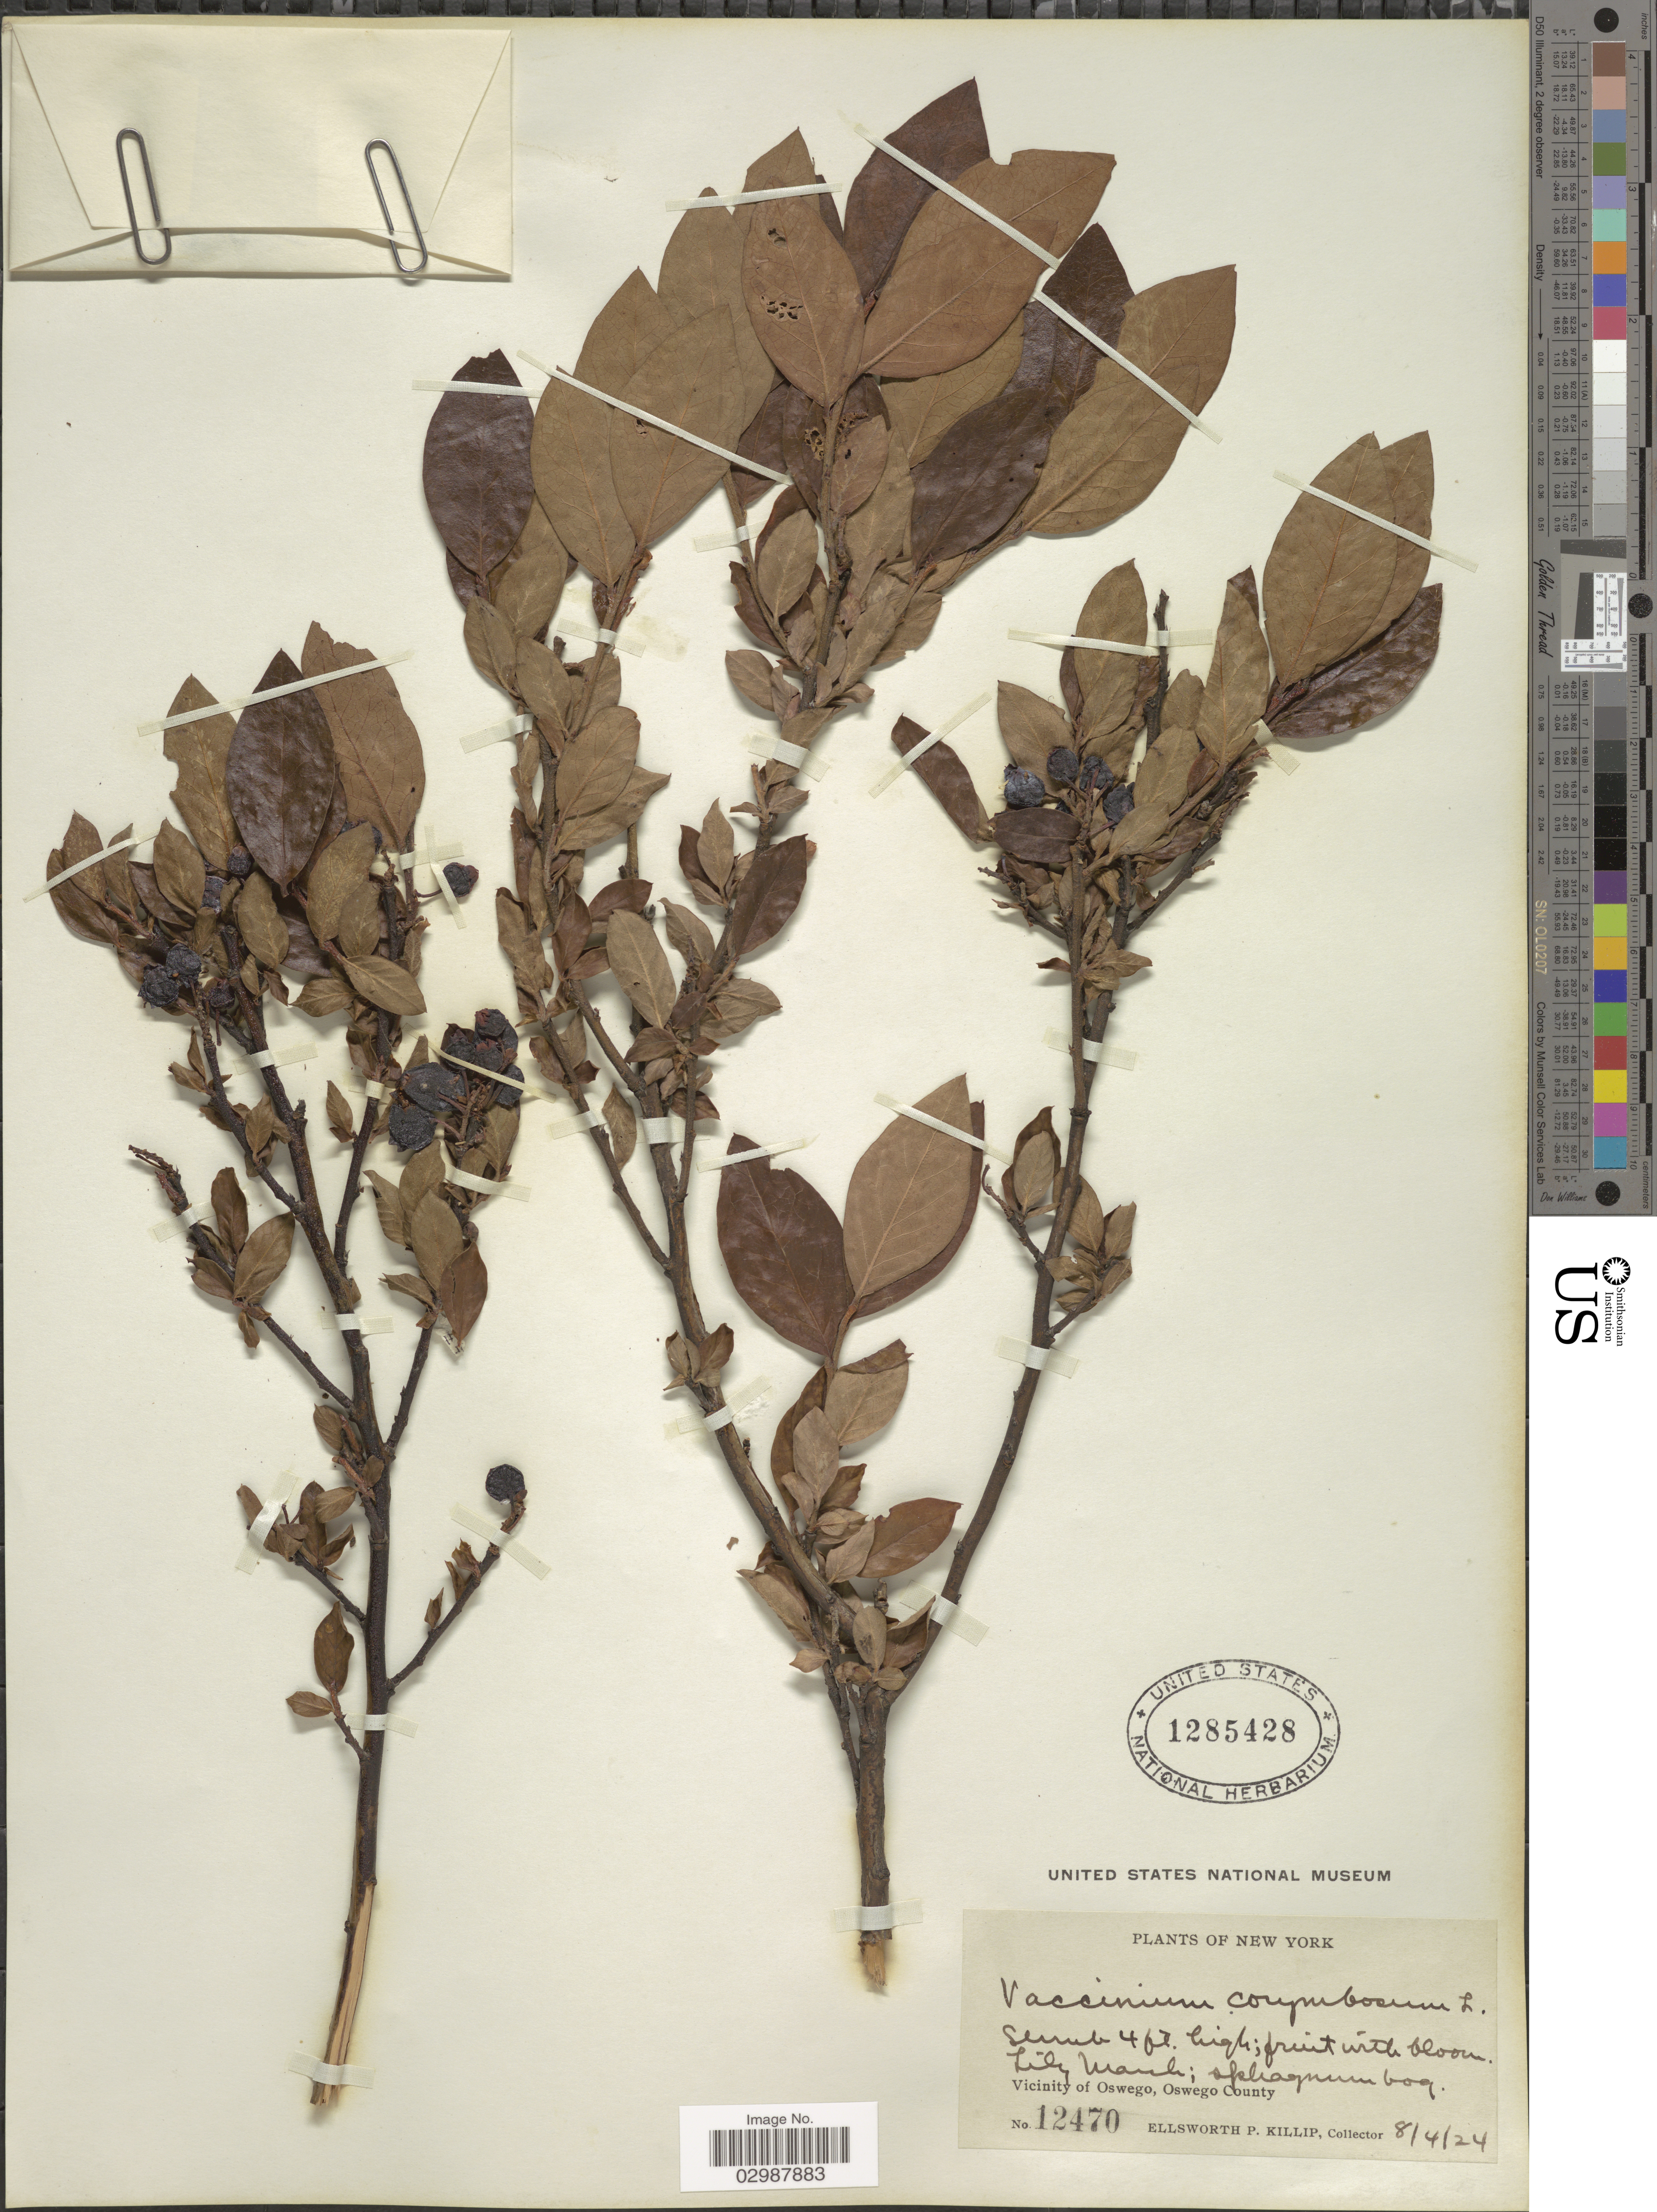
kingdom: Plantae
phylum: Tracheophyta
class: Magnoliopsida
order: Ericales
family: Ericaceae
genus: Vaccinium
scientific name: Vaccinium corymbosum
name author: L.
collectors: E. P. Killip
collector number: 12470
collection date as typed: Transcribed d/m/y: 4/8/24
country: United States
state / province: New York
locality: Lily Marsh; sphagnum bog. Vicinity of Oswego, Oswego County.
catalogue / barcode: US 1285428